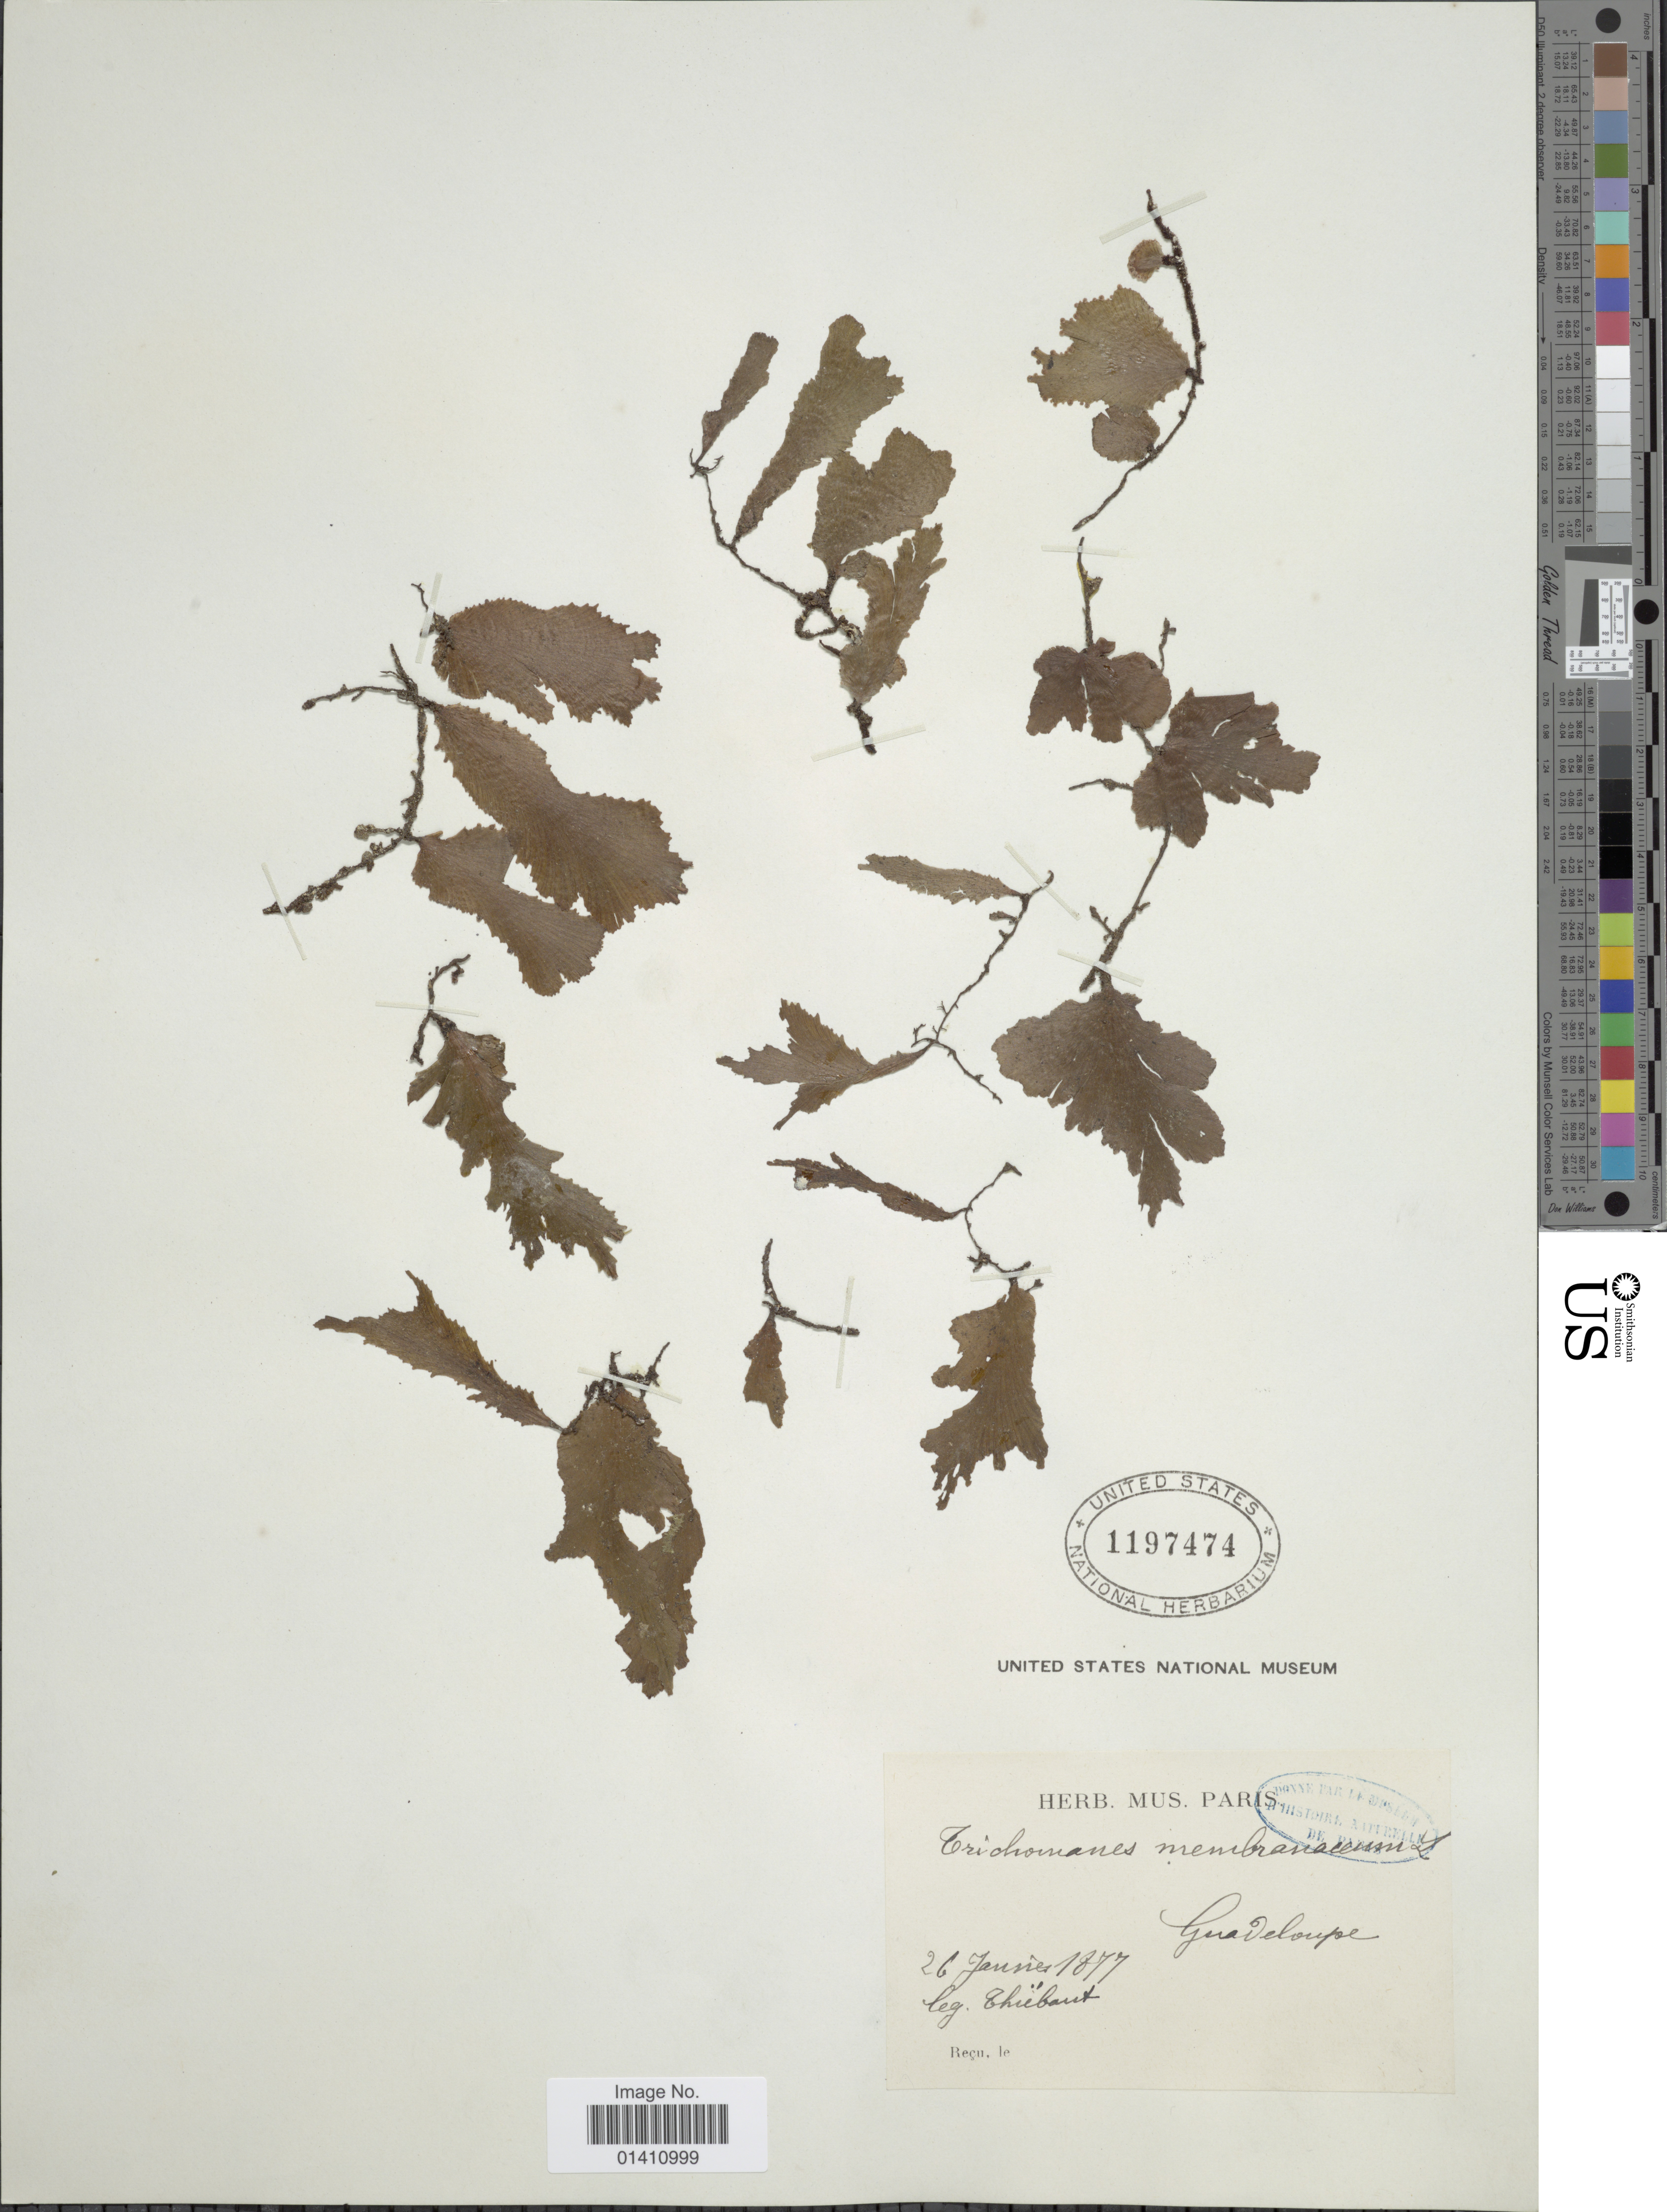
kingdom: Plantae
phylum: Tracheophyta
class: Polypodiopsida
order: Hymenophyllales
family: Hymenophyllaceae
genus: Didymoglossum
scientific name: Didymoglossum membranaceum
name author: (L.) Vareschi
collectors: -. Thiebaut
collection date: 1877-06-26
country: Guadeloupe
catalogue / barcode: US 1197474